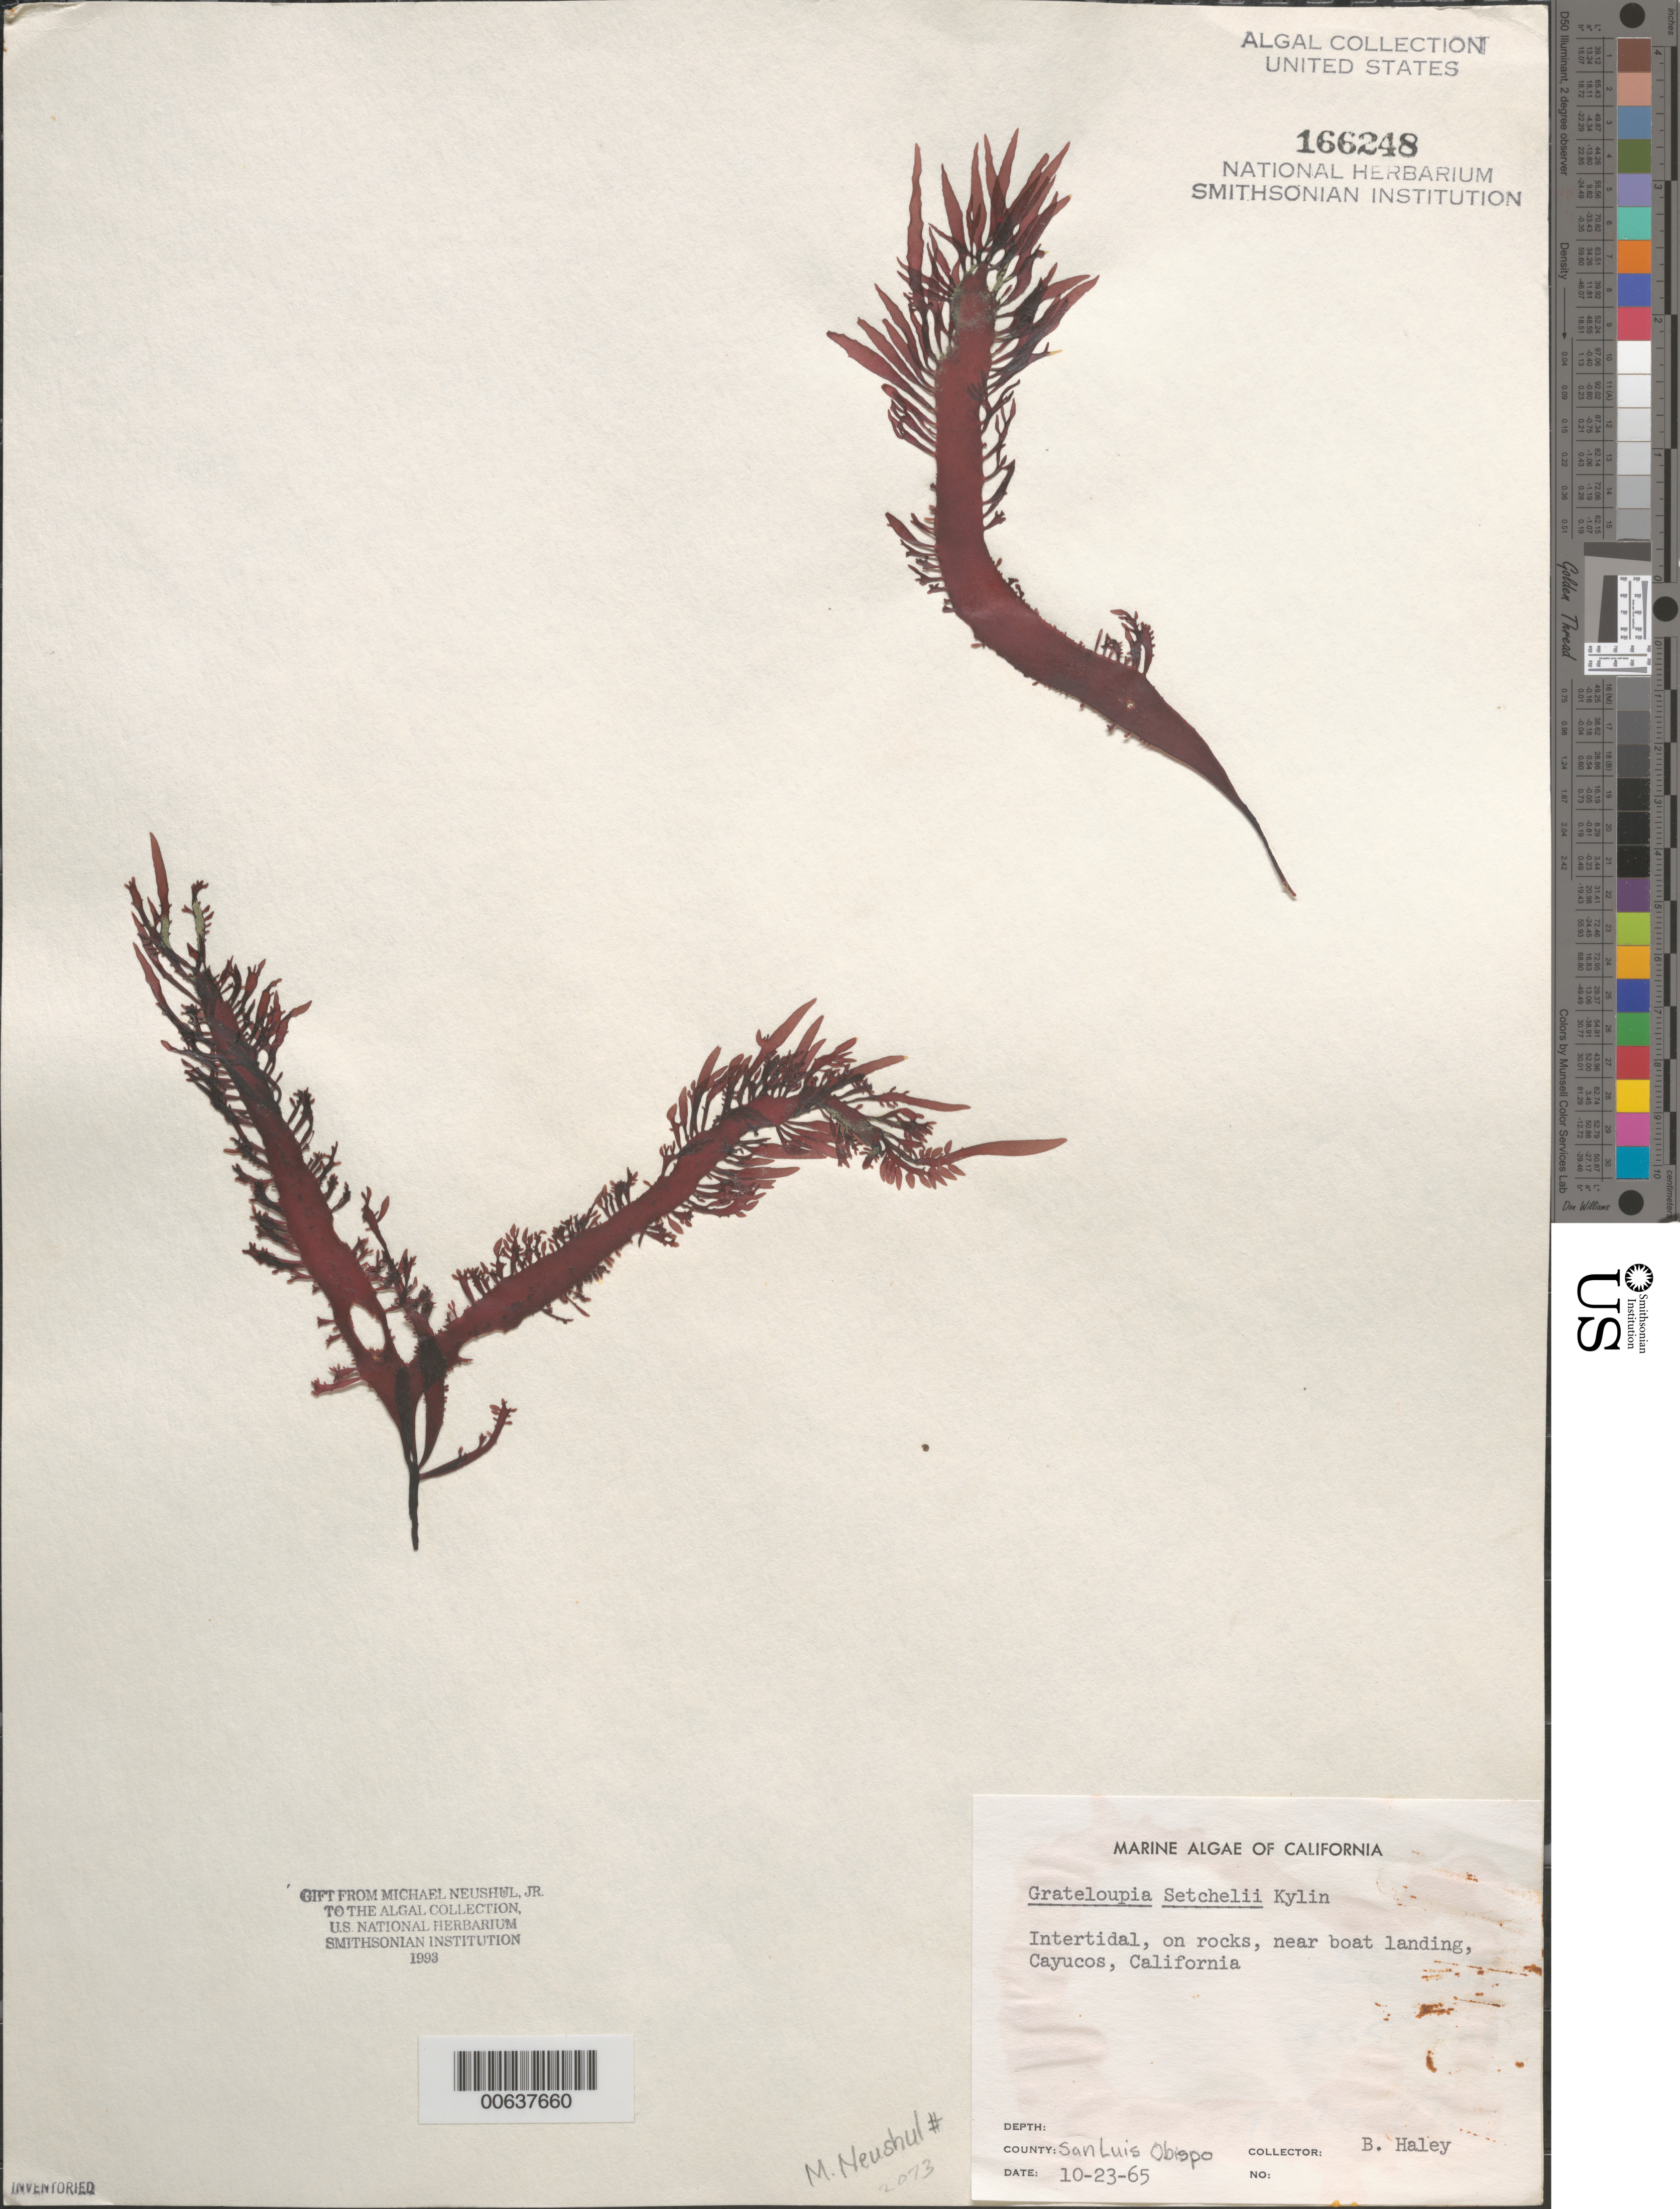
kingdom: Plantae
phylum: Rhodophyta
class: Florideophyceae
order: Halymeniales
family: Halymeniaceae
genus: Norrissia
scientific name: Norrissia setchellii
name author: (Kylin) M.S. Balakrishnan in Desikachary & Raja Rao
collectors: B. Haley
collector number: Neushul 2073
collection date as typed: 23 Oct 1965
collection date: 1965-10-23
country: United States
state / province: California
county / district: San Luis Obispo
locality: Cayucos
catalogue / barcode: US 166248